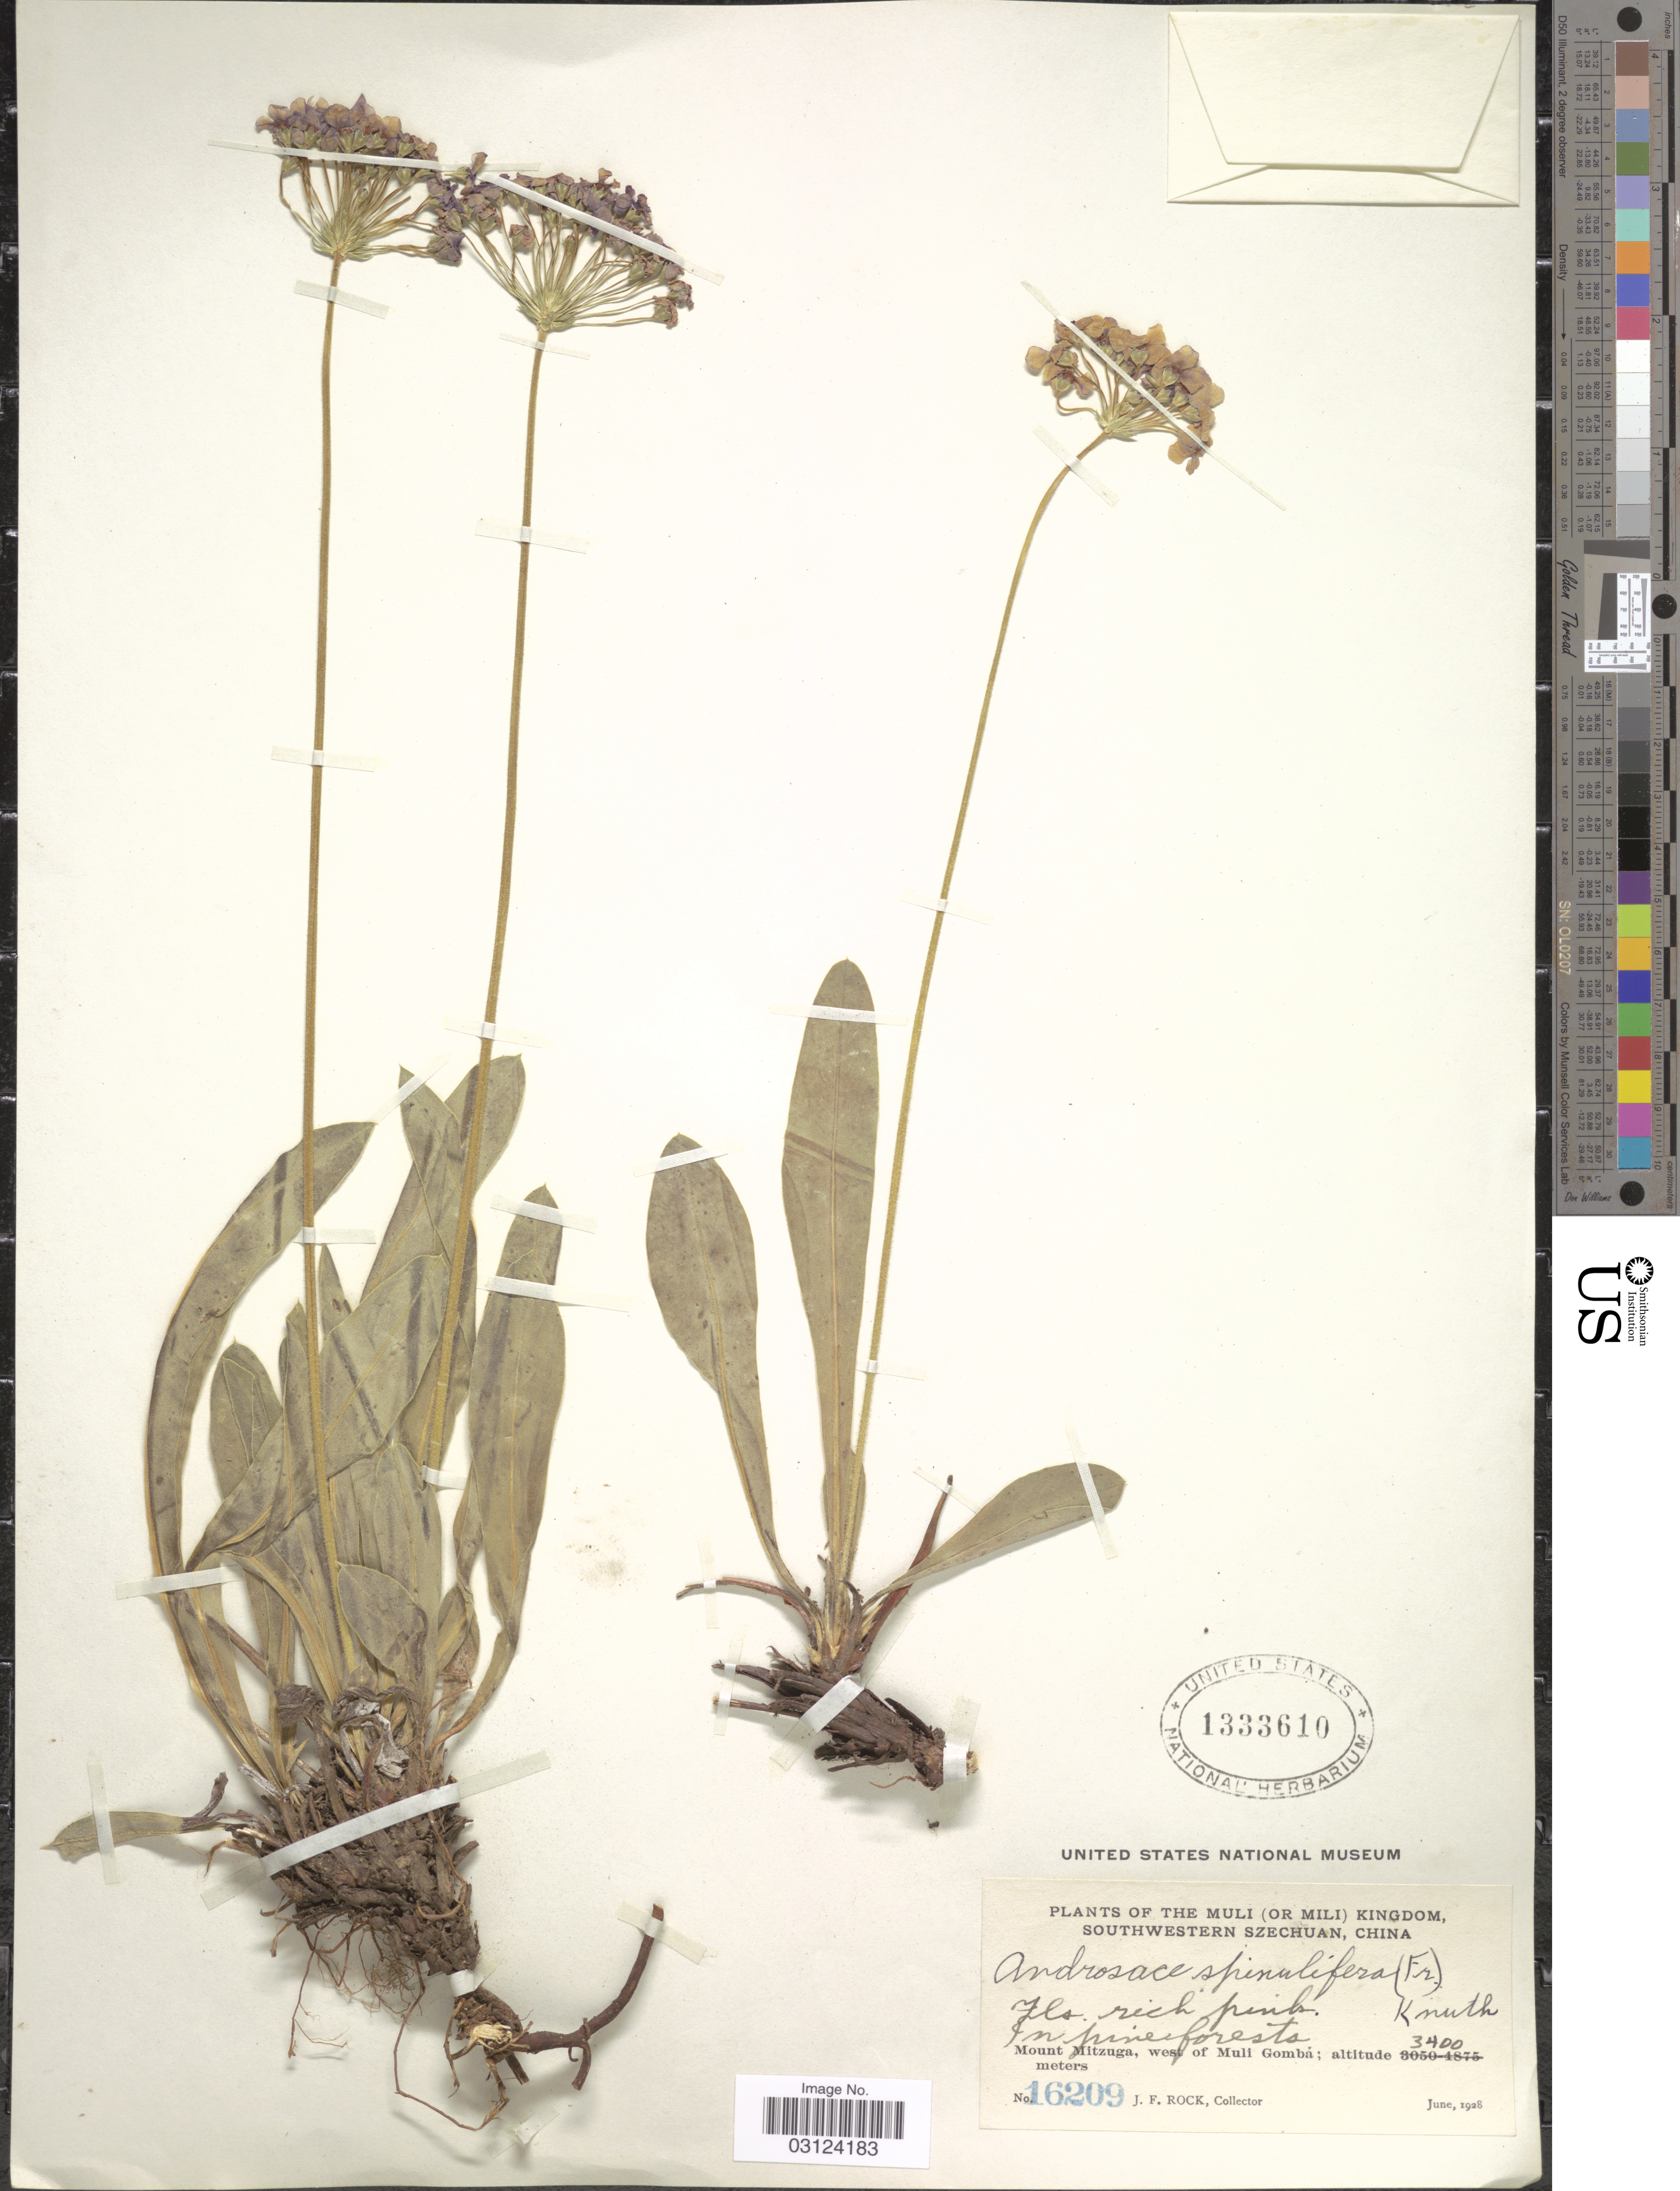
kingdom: Plantae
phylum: Tracheophyta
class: Magnoliopsida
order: Ericales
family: Primulaceae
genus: Androsace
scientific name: Androsace spinulifera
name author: (Franch.) R. Knuth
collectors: J. Rock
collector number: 16209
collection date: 1928-06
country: China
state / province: Sichuan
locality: The Muli (or Mili) Kingdom, Southwestern Szechuan, Mount Mitzuga, west of Muli Gombá.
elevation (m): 3400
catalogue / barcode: US 1333610